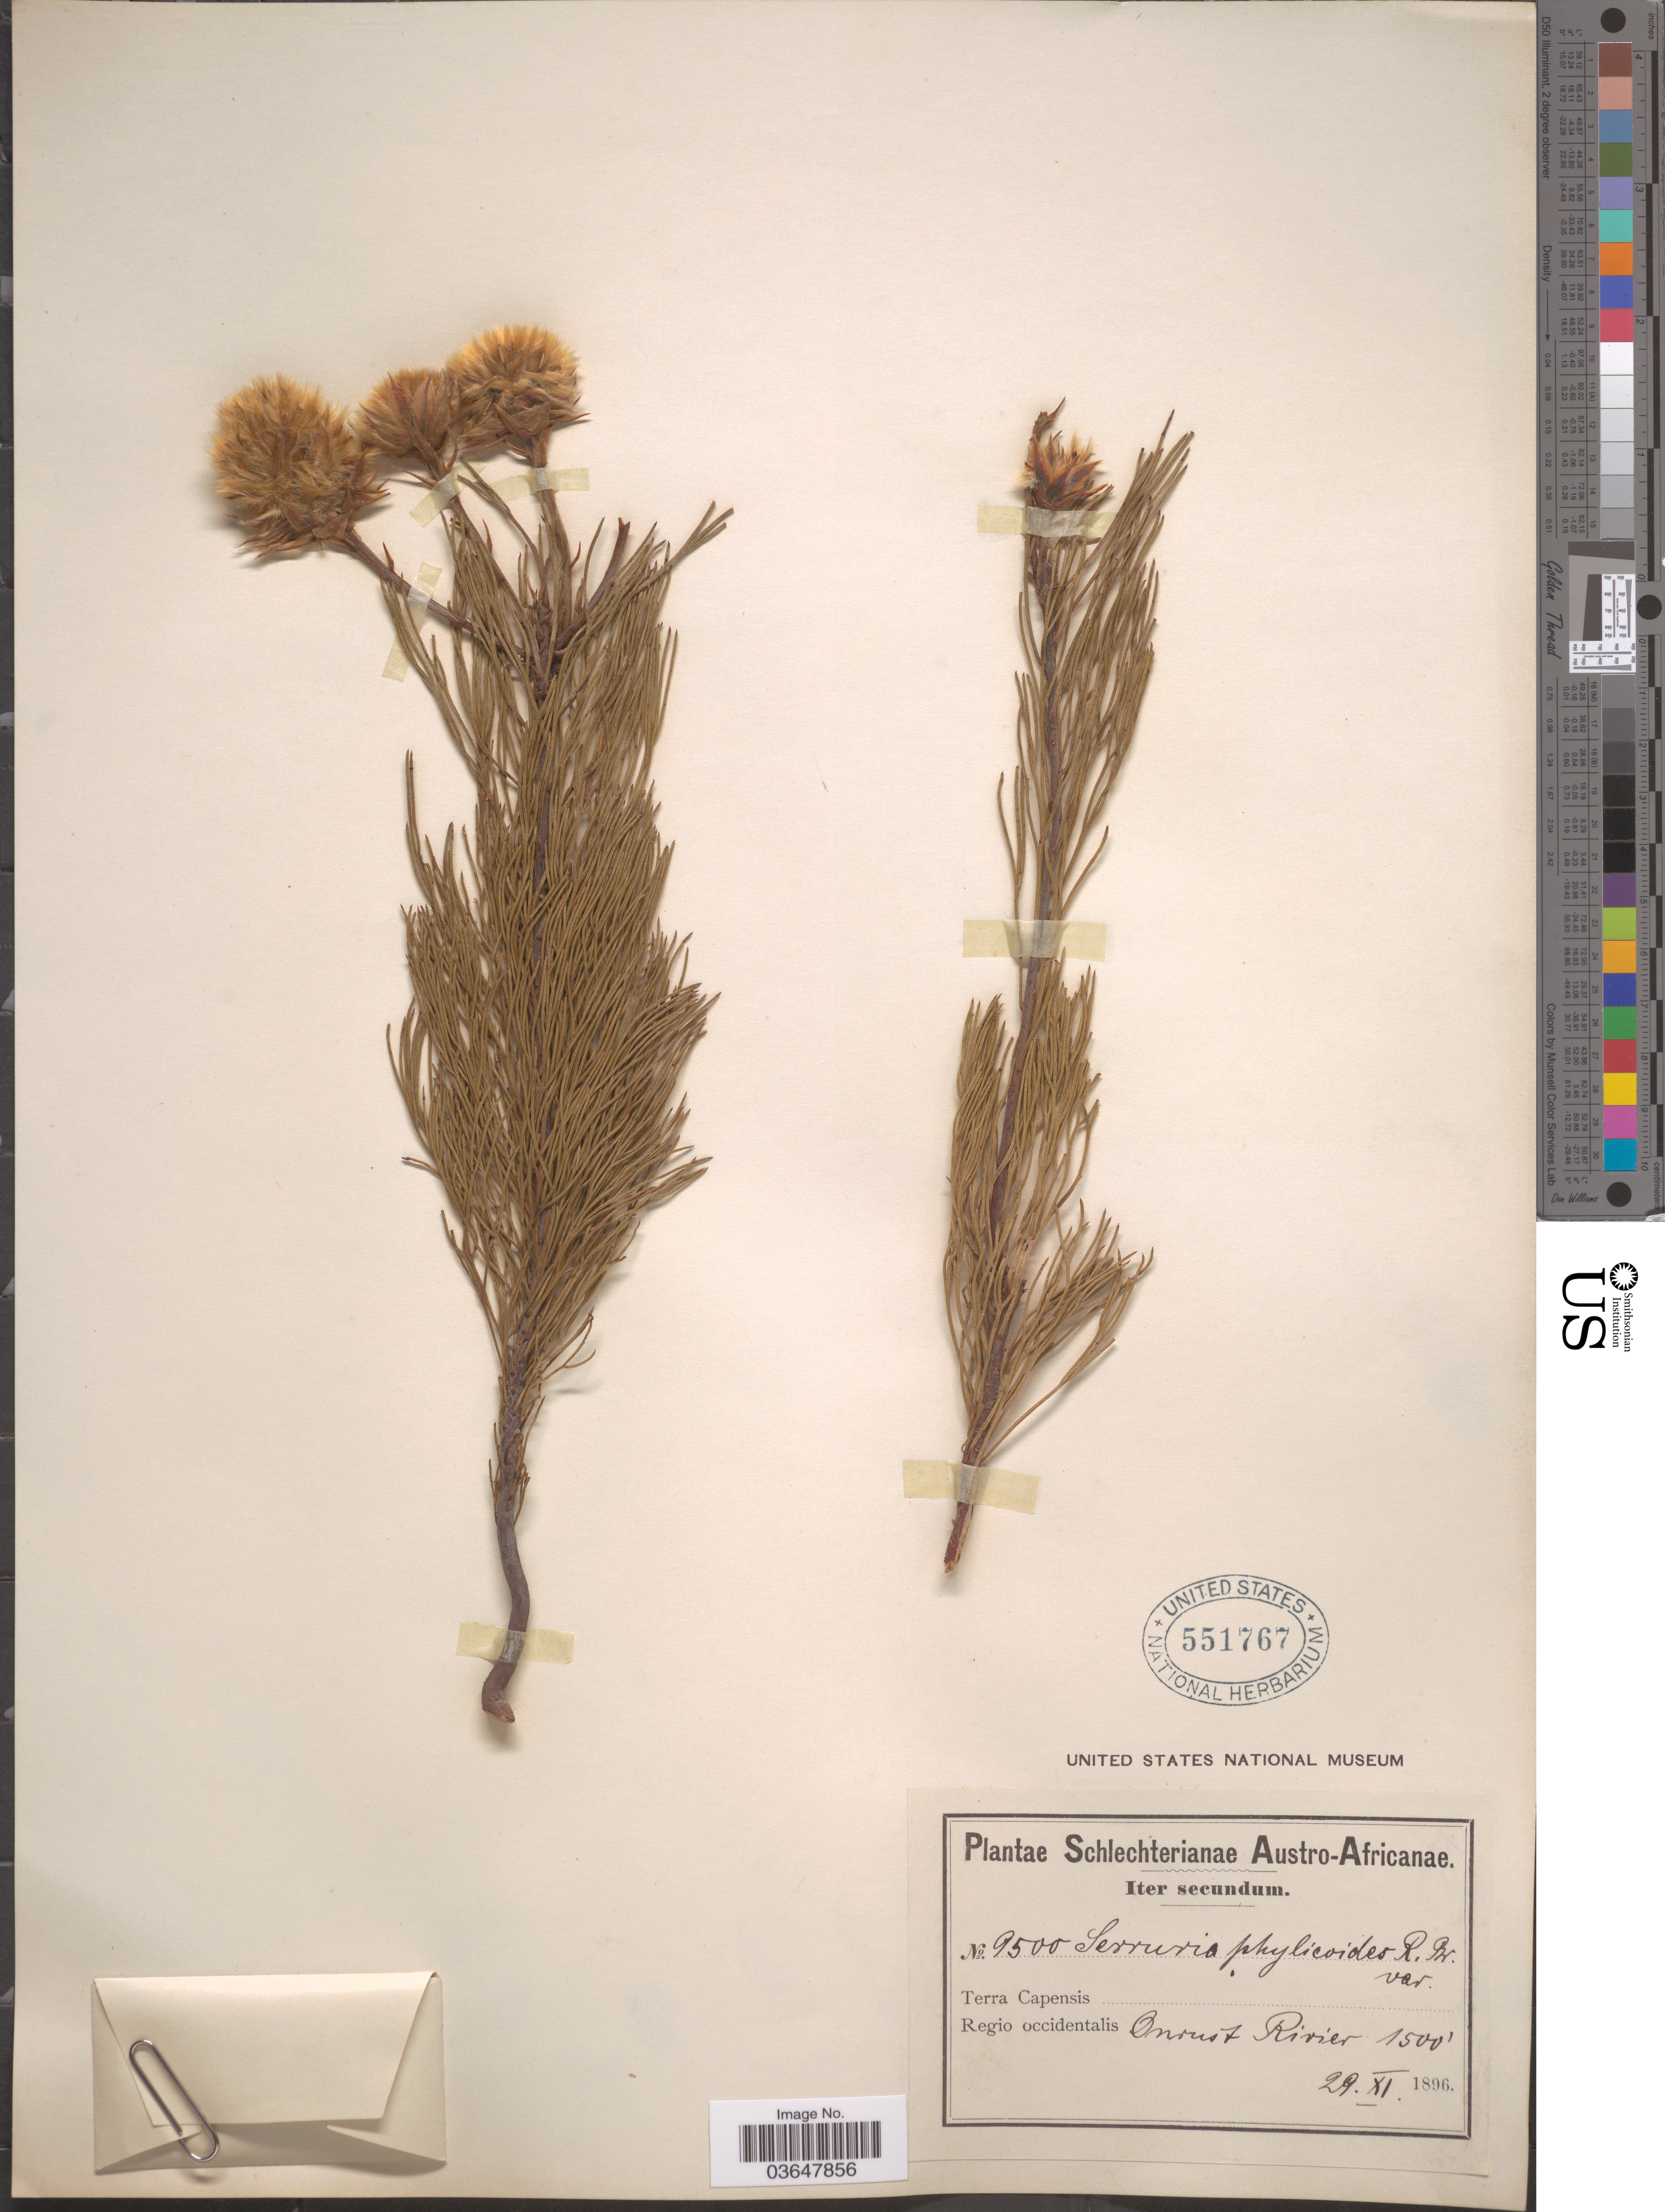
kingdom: Plantae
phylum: Tracheophyta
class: Magnoliopsida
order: Proteales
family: Proteaceae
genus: Serruria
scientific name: Serruria phylicoides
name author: R. Br.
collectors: Schlechter, --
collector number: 9500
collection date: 1896-11-29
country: South Africa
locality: Austro-Africanae. Terra Capensis. Regio occidentalis. Onrust Rivier.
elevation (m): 457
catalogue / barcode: US 551767